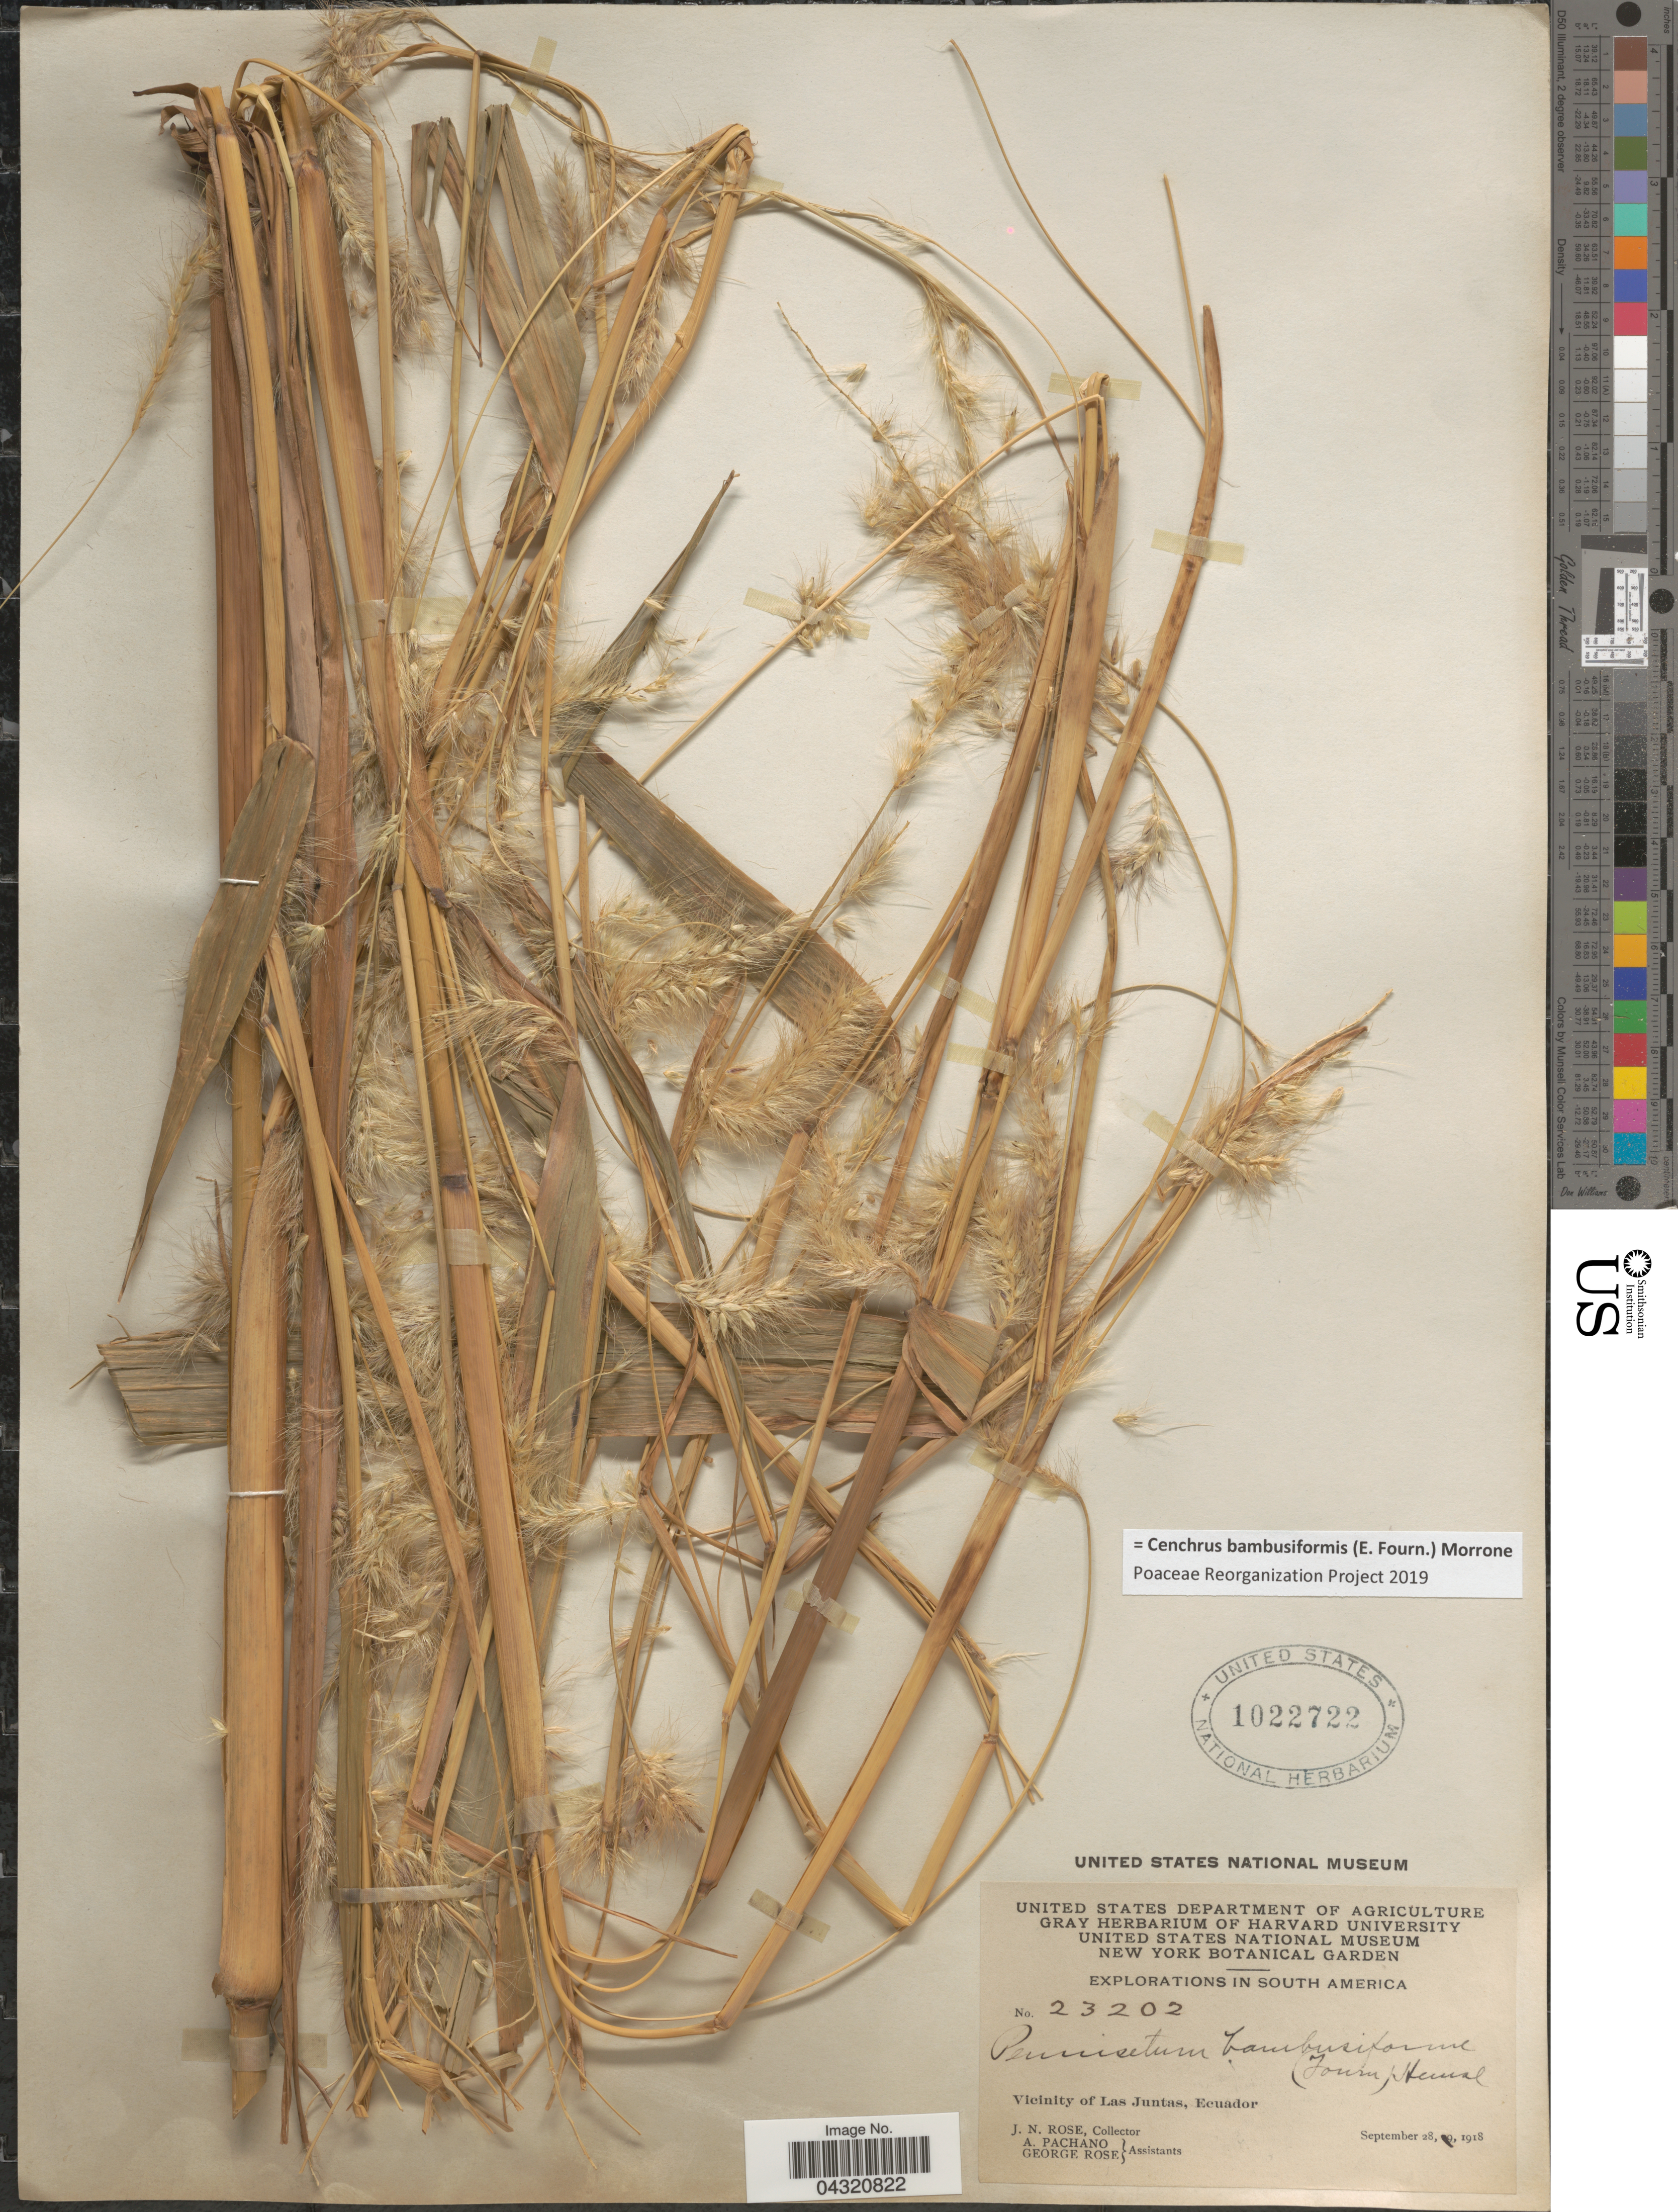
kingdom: Plantae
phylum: Tracheophyta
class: Liliopsida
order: Poales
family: Poaceae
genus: Cenchrus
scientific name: Cenchrus bambusiformis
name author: (E. Fourn.) Morrone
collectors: J. N. Rose, A. Pachano & G. Rose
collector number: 23202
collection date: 1918-09-28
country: Ecuador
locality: Explorations in South America. Vicinity of Las Juntas.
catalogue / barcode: US 1022722